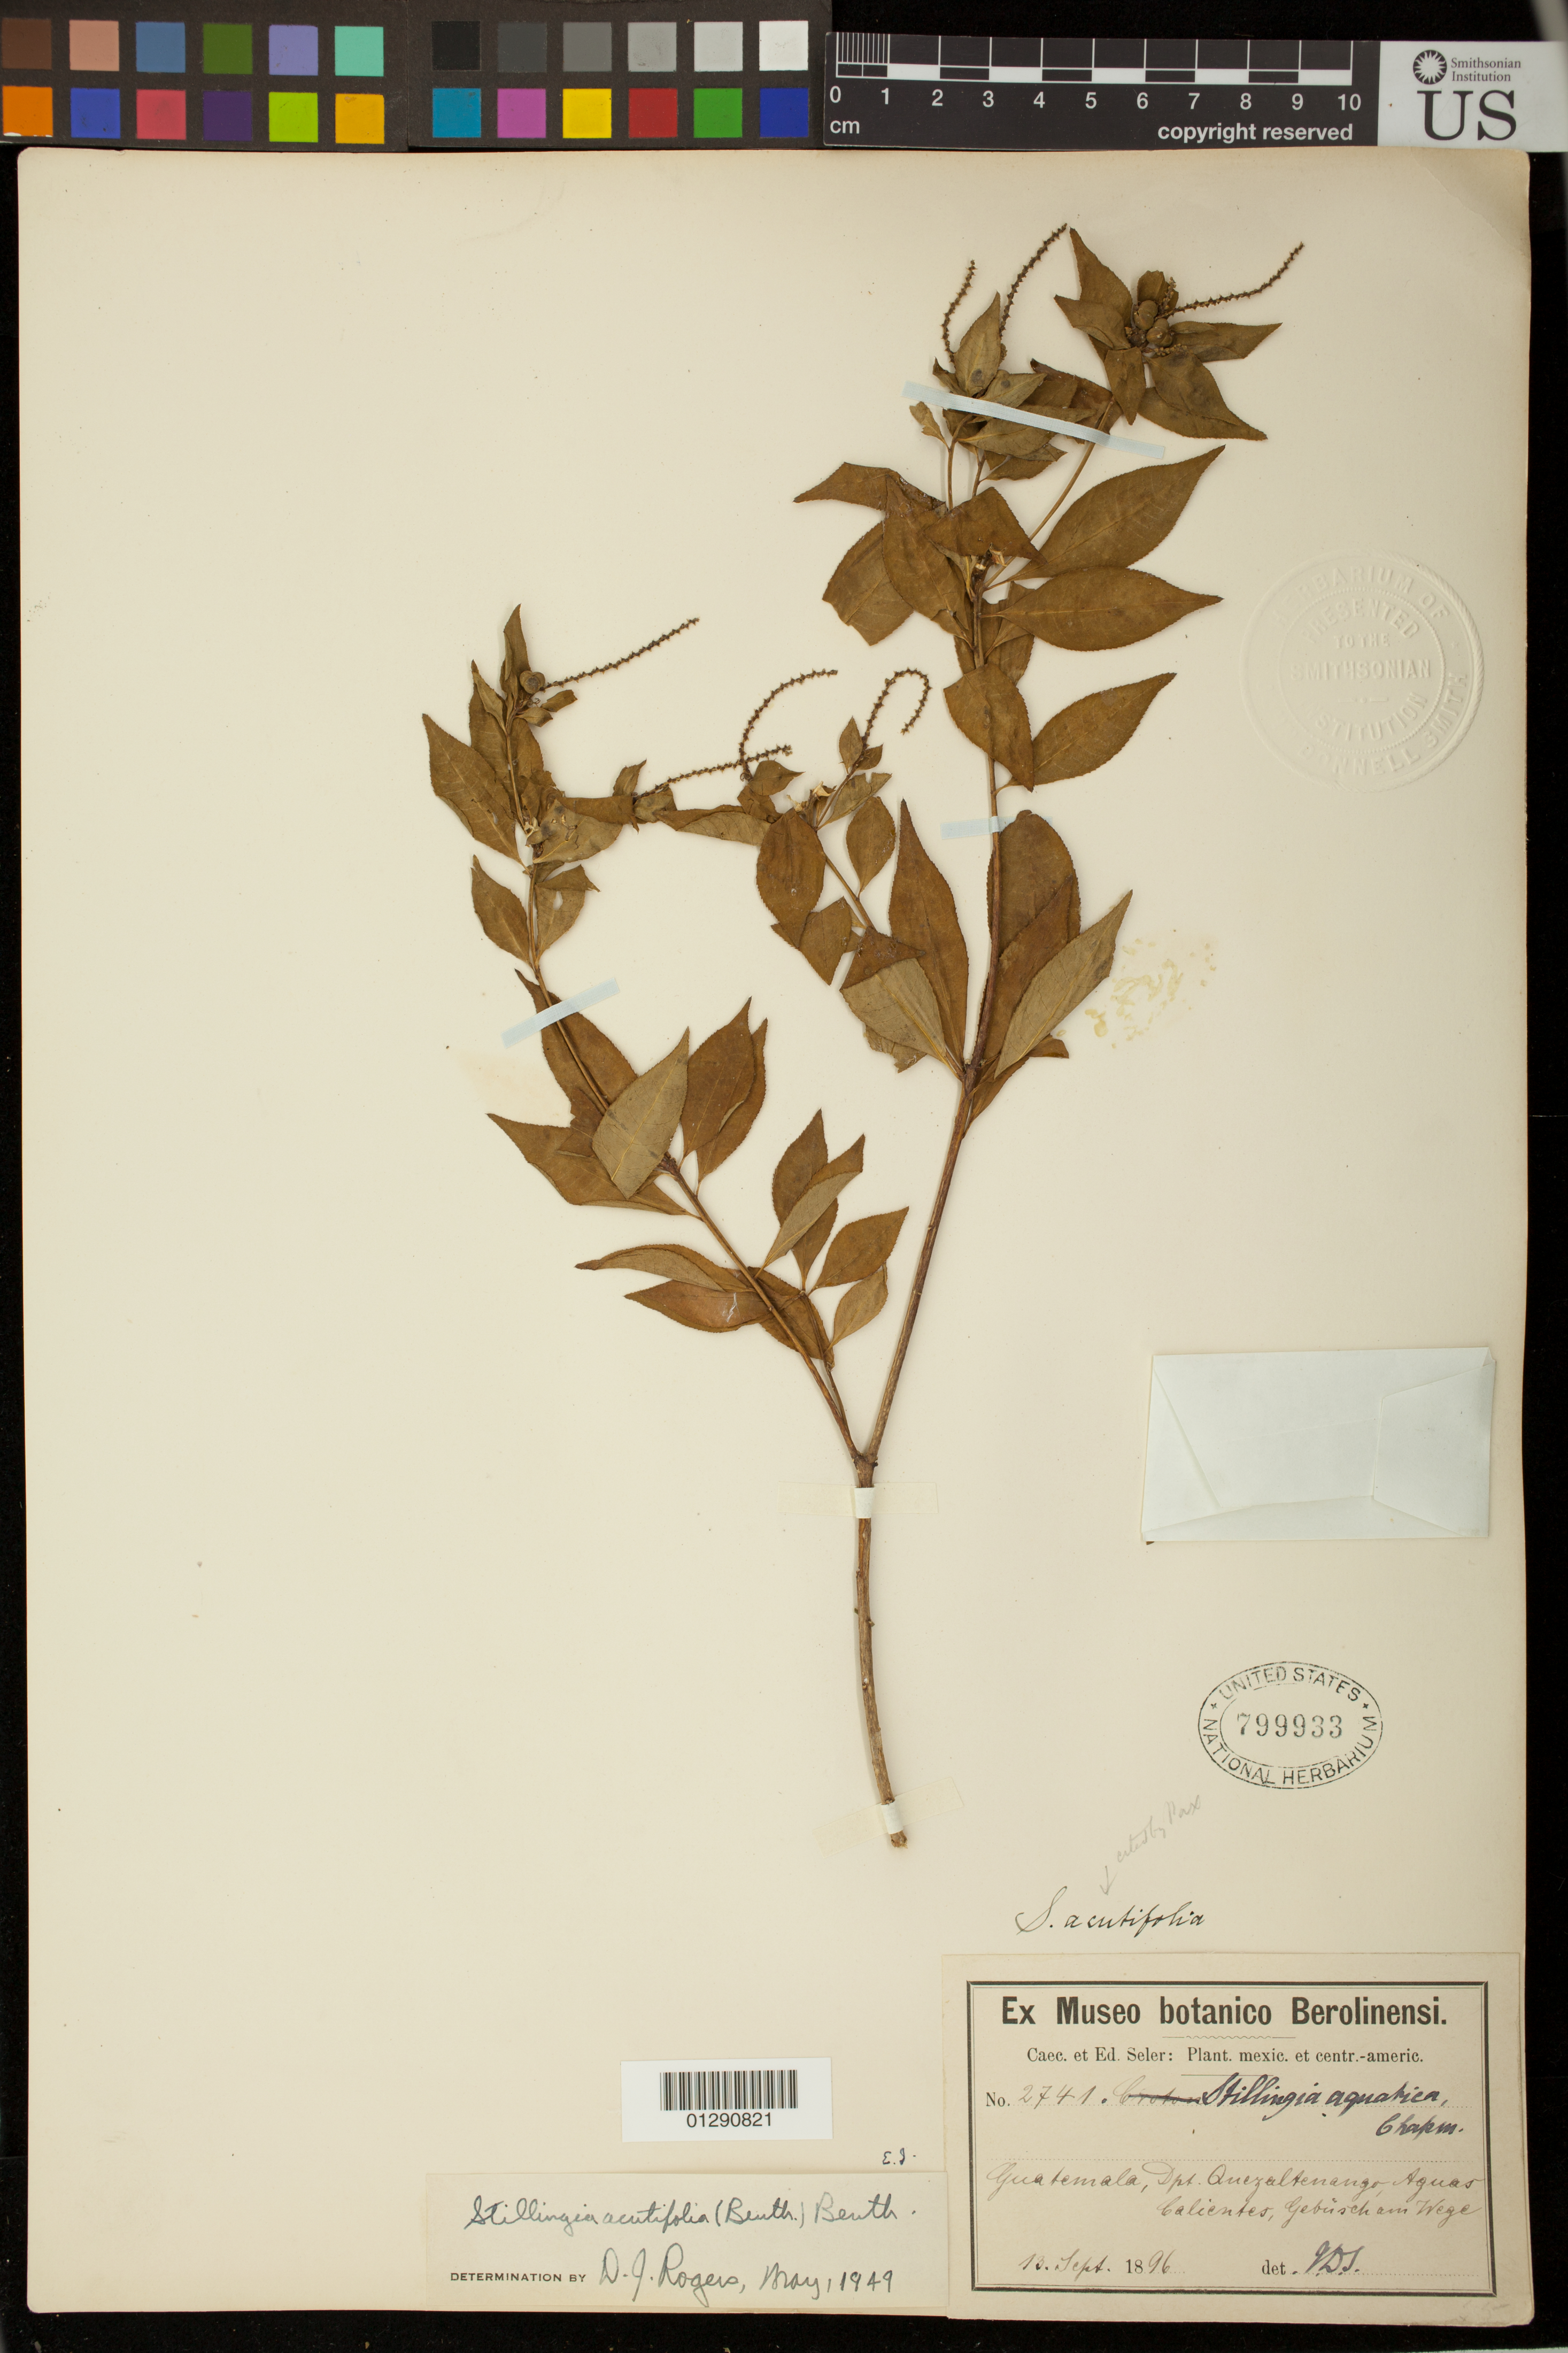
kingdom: Plantae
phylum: Tracheophyta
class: Magnoliopsida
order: Malpighiales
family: Euphorbiaceae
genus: Stillingia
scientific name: Stillingia acutifolia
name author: (Benth.) Benth. ex Hemsl.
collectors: C. Seler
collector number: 2741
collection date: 1896-09-13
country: Guatemala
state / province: Quetzaltenango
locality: Aguas Calientes, Gebuscham Wege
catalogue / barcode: US 799933